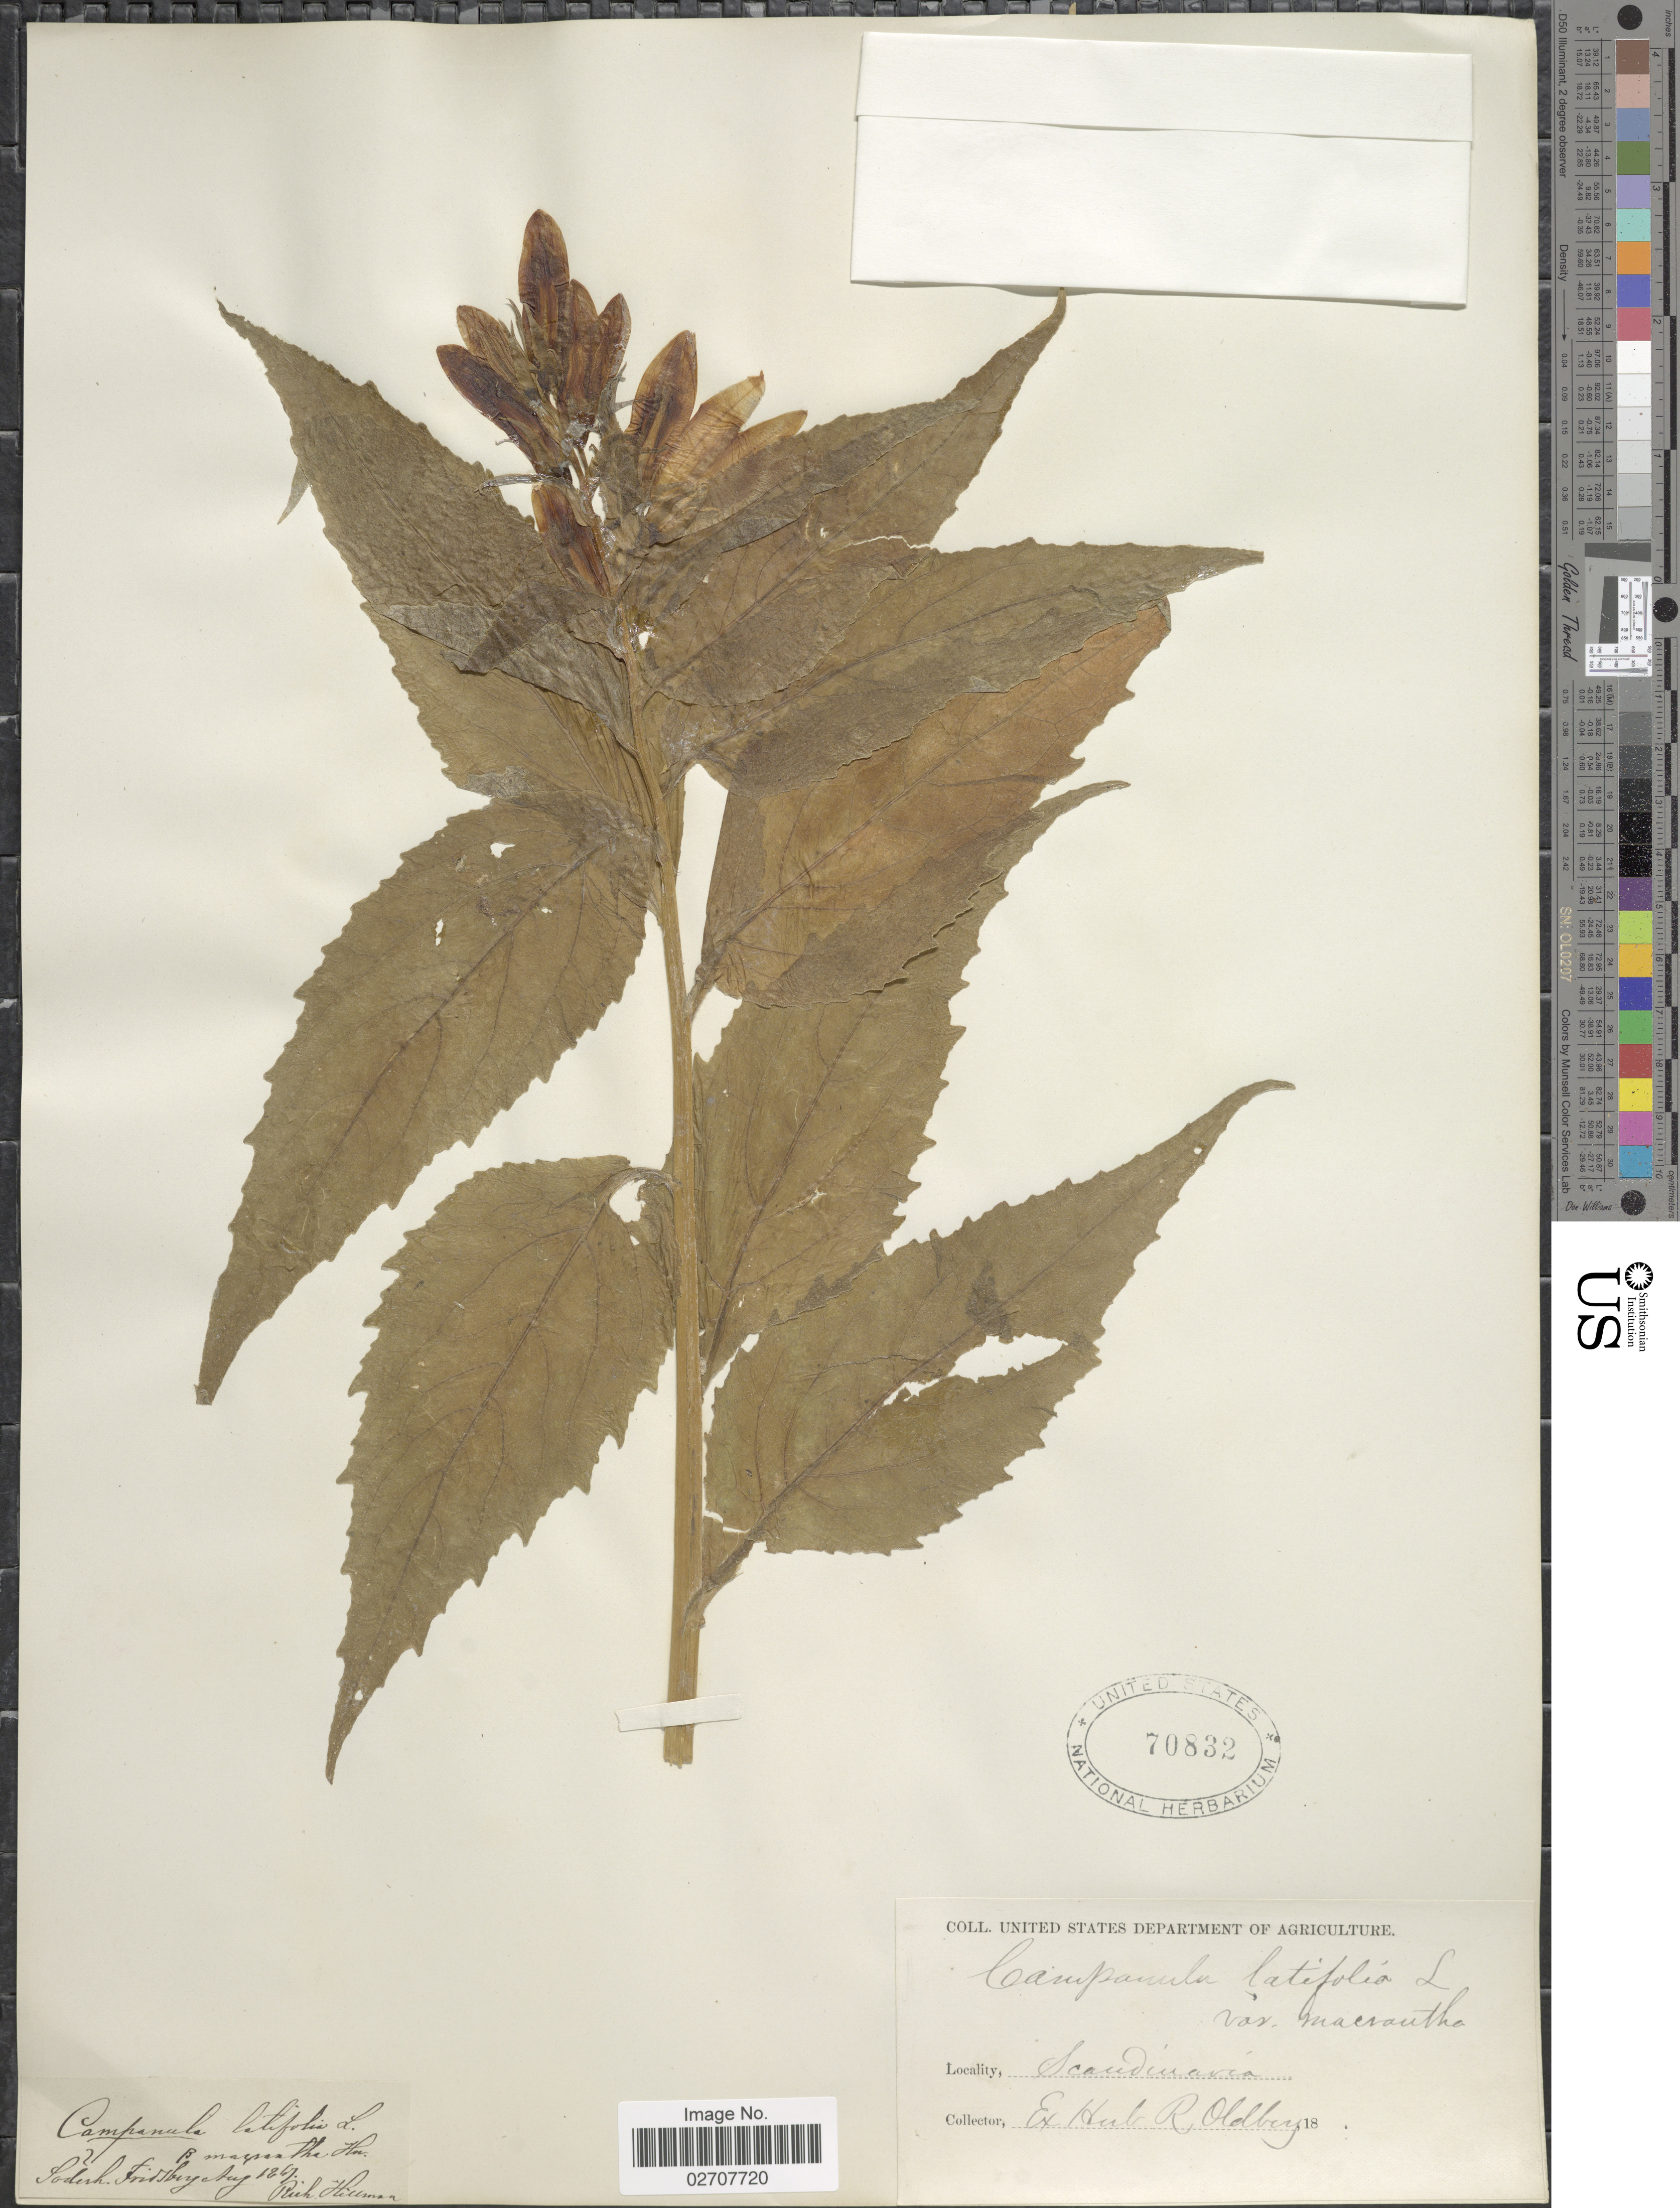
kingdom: Plantae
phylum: Tracheophyta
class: Magnoliopsida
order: Asterales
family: Campanulaceae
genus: Campanula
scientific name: Campanula latifolia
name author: L.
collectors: R. Hillman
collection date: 1867-08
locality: Soderh. Fridsberg [interpreted] Scandinavia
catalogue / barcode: US 70832